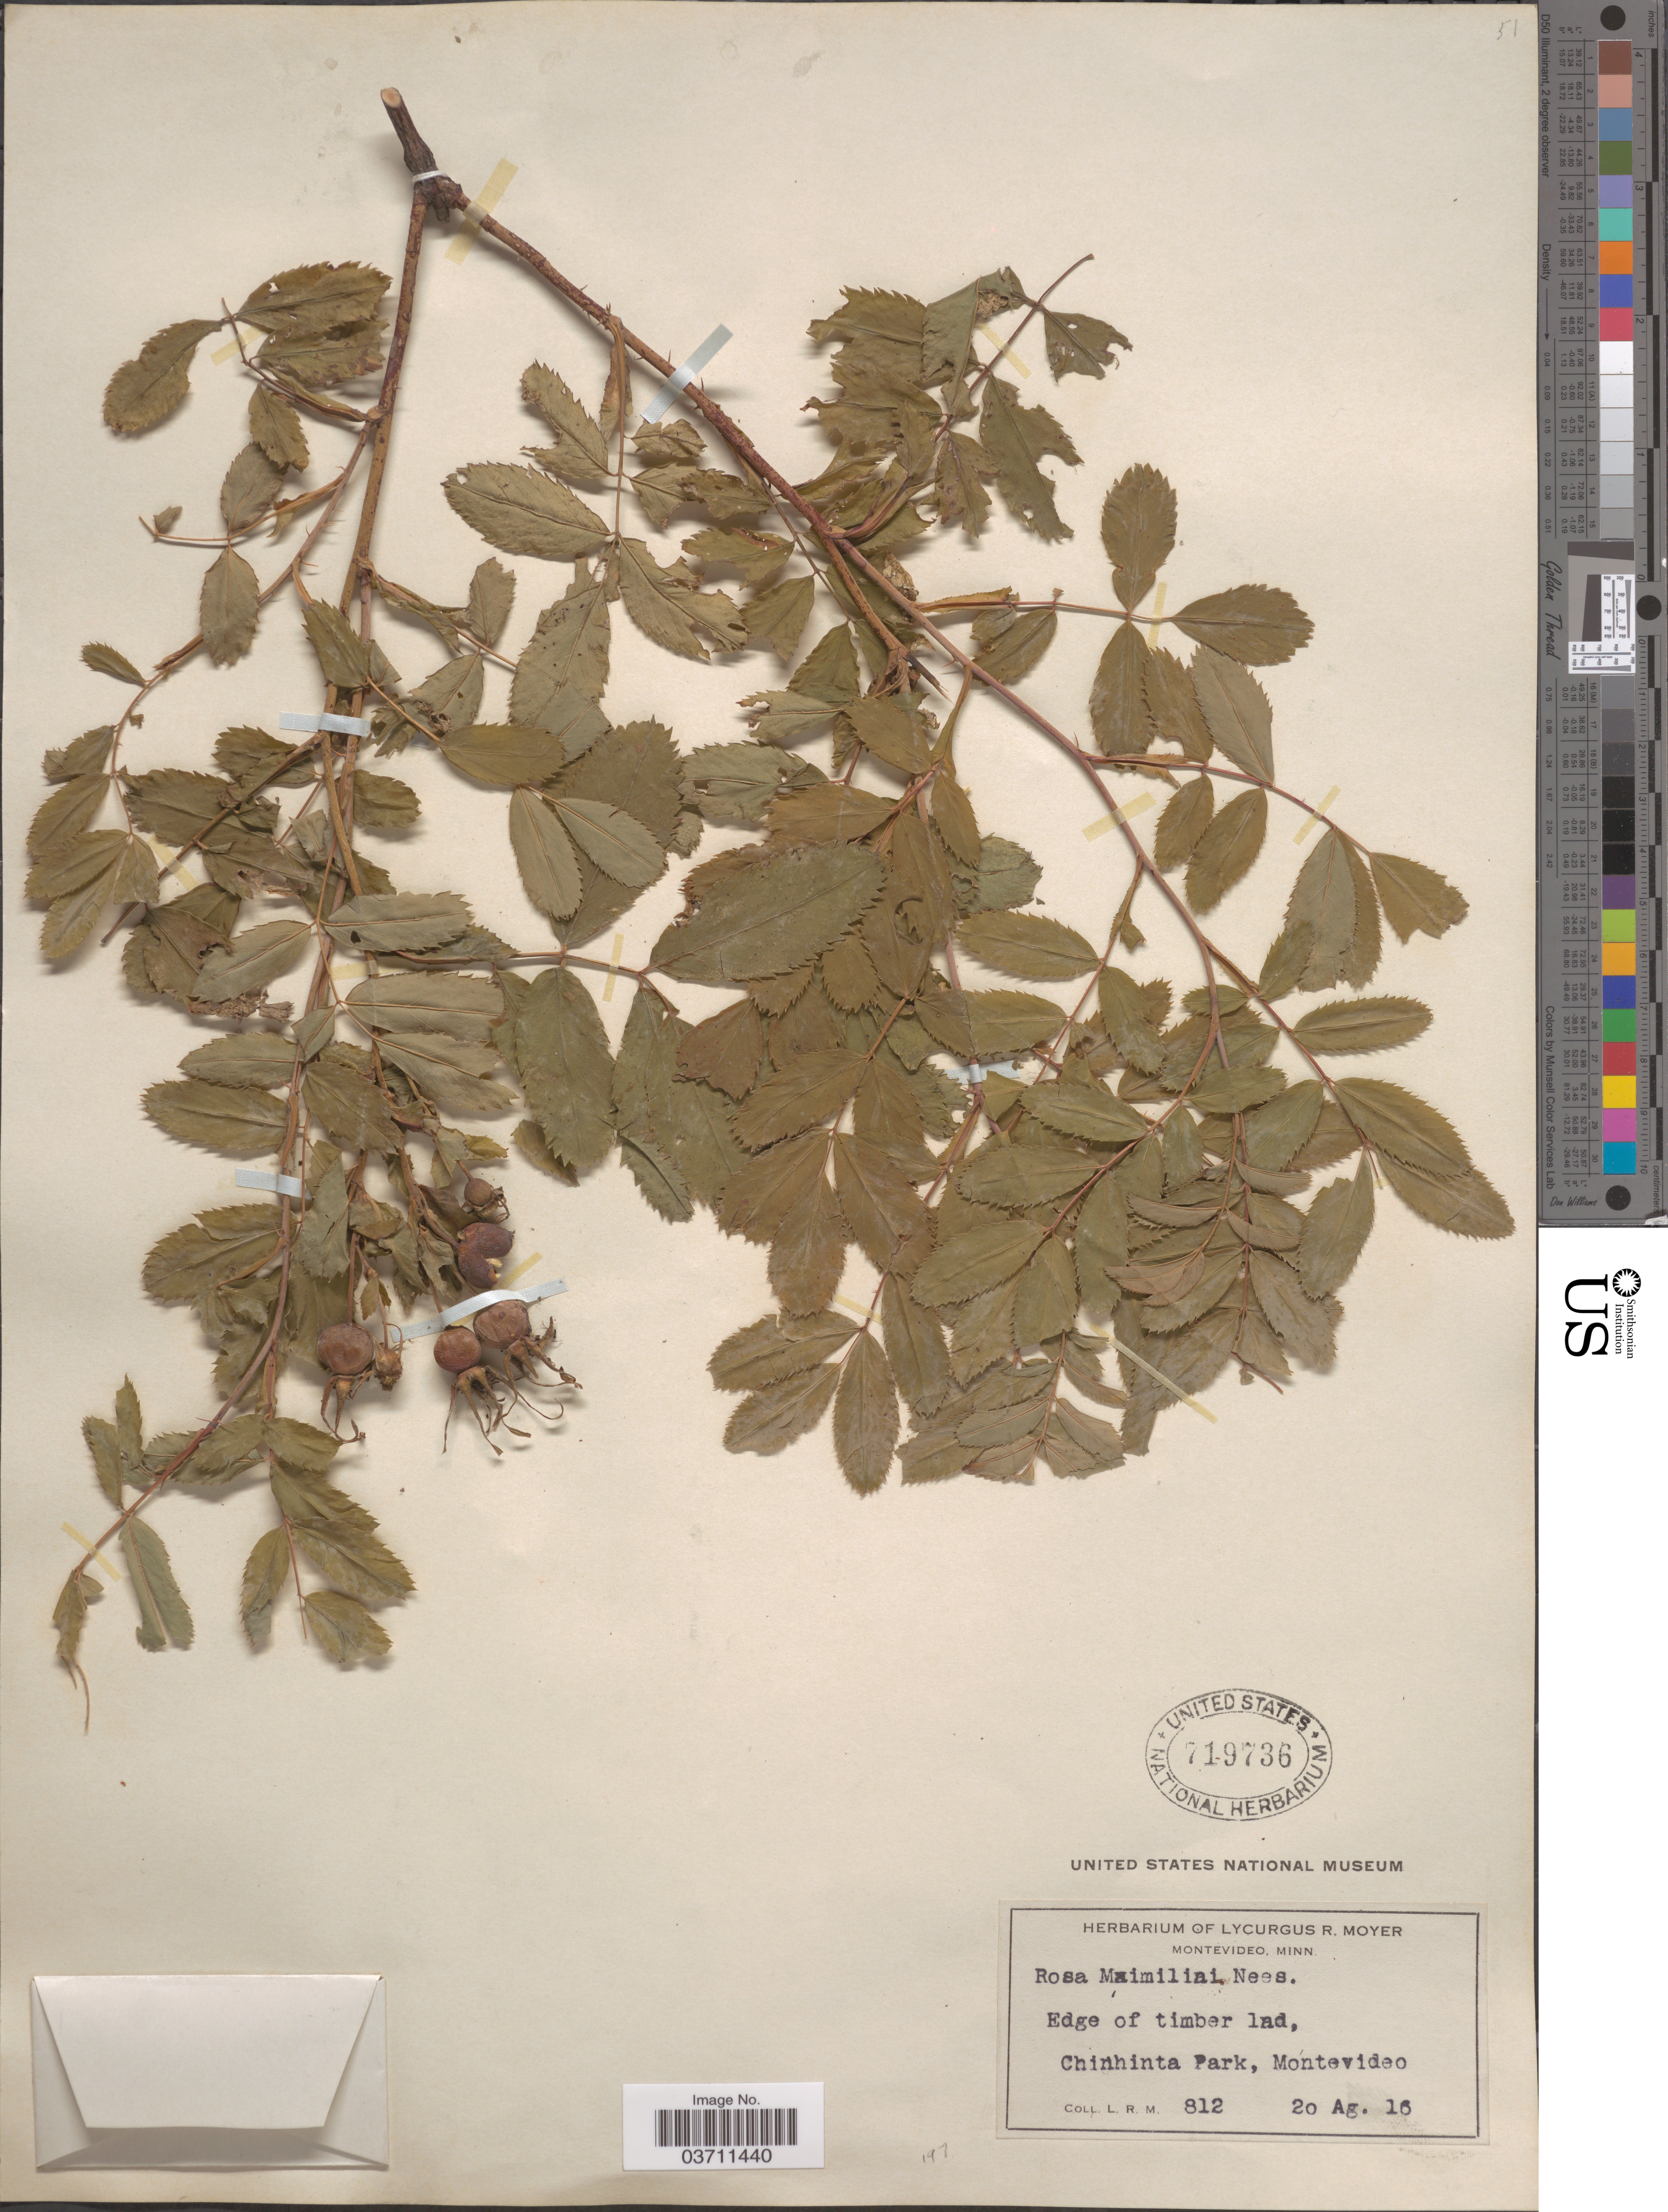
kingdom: Plantae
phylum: Tracheophyta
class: Magnoliopsida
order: Rosales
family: Rosaceae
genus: Rosa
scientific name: Rosa maximiliani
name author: Nees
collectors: L. Moyer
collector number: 812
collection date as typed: Transcribed d/m/y: 20/8/16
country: United States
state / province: Minnesota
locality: Edge of timber lad, Chinhinta Park, Montevideo.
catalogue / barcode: US 719736